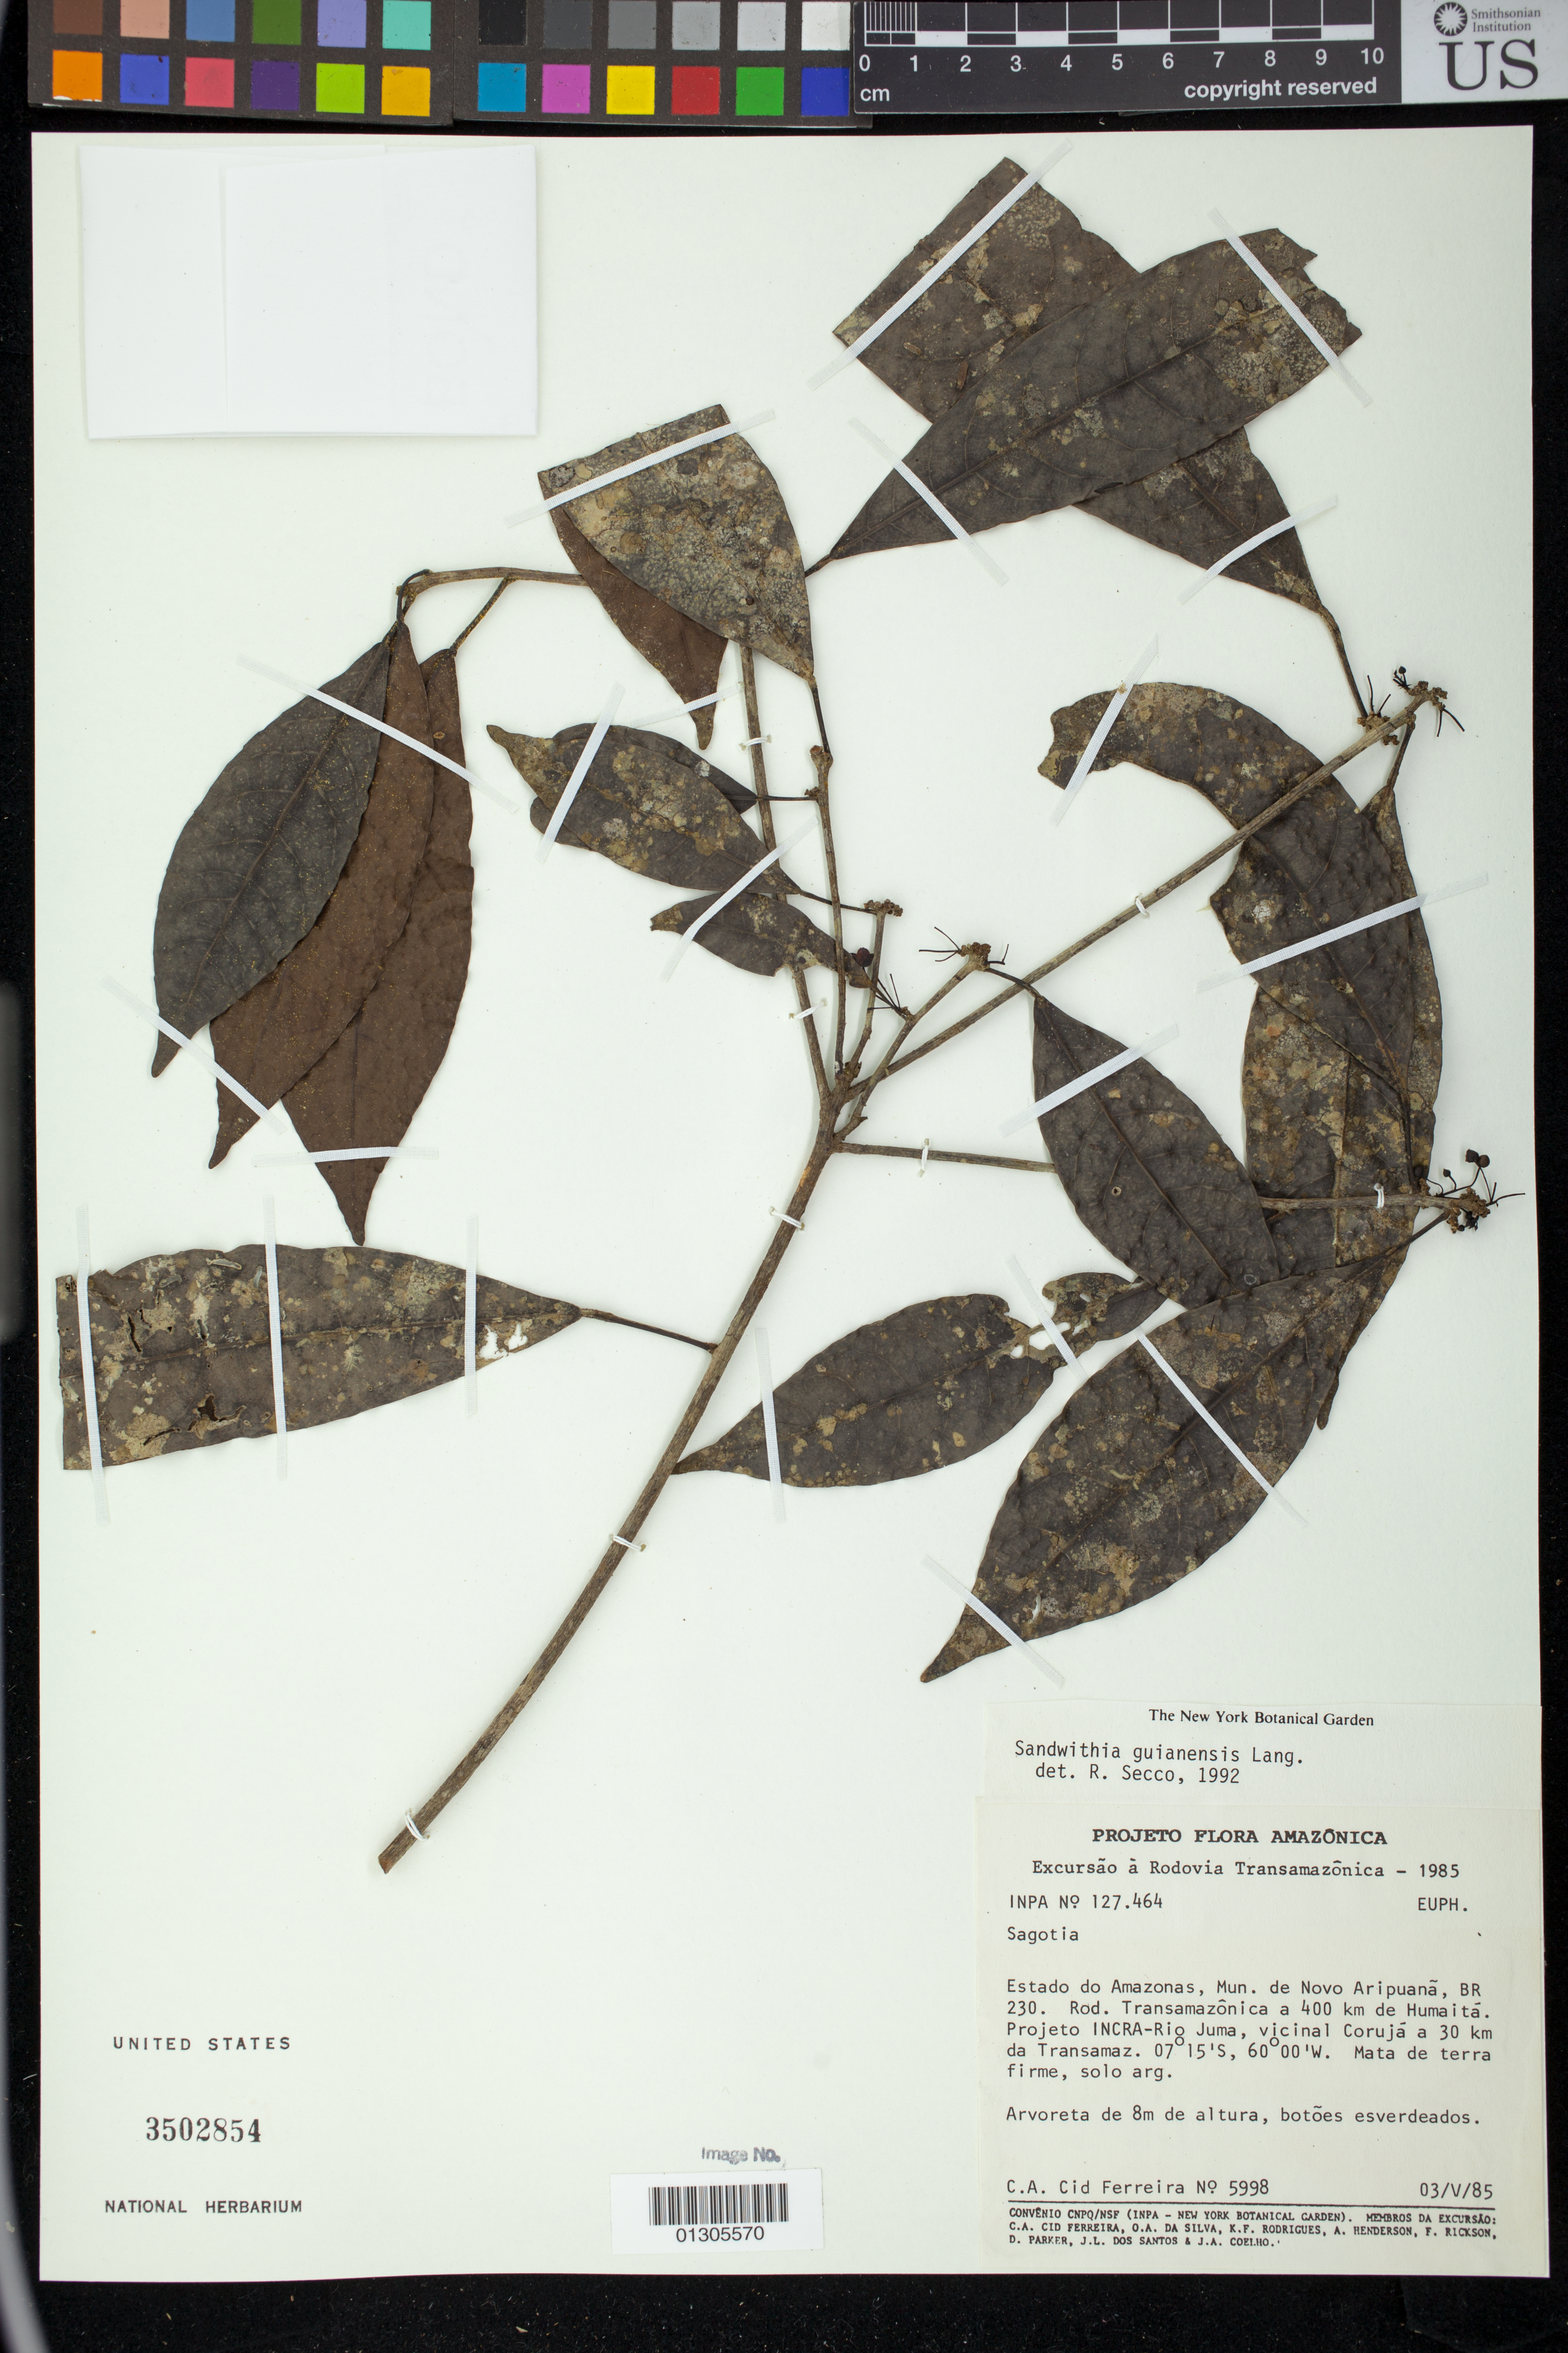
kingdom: Plantae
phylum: Tracheophyta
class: Magnoliopsida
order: Malpighiales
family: Euphorbiaceae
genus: Sagotia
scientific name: Sagotia racemosa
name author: Baill.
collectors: C. A. Cid Ferreira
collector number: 5998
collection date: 1985-05-03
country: Brazil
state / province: Amazonas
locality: Mun. de Novo Aripuanã, BR 230. Rod. Transamazonica a 400 km de Humaita. Projeto INCRA-Rio Juma, vicinal Coruja a 30 km da Transamaz.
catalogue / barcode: US 3502854